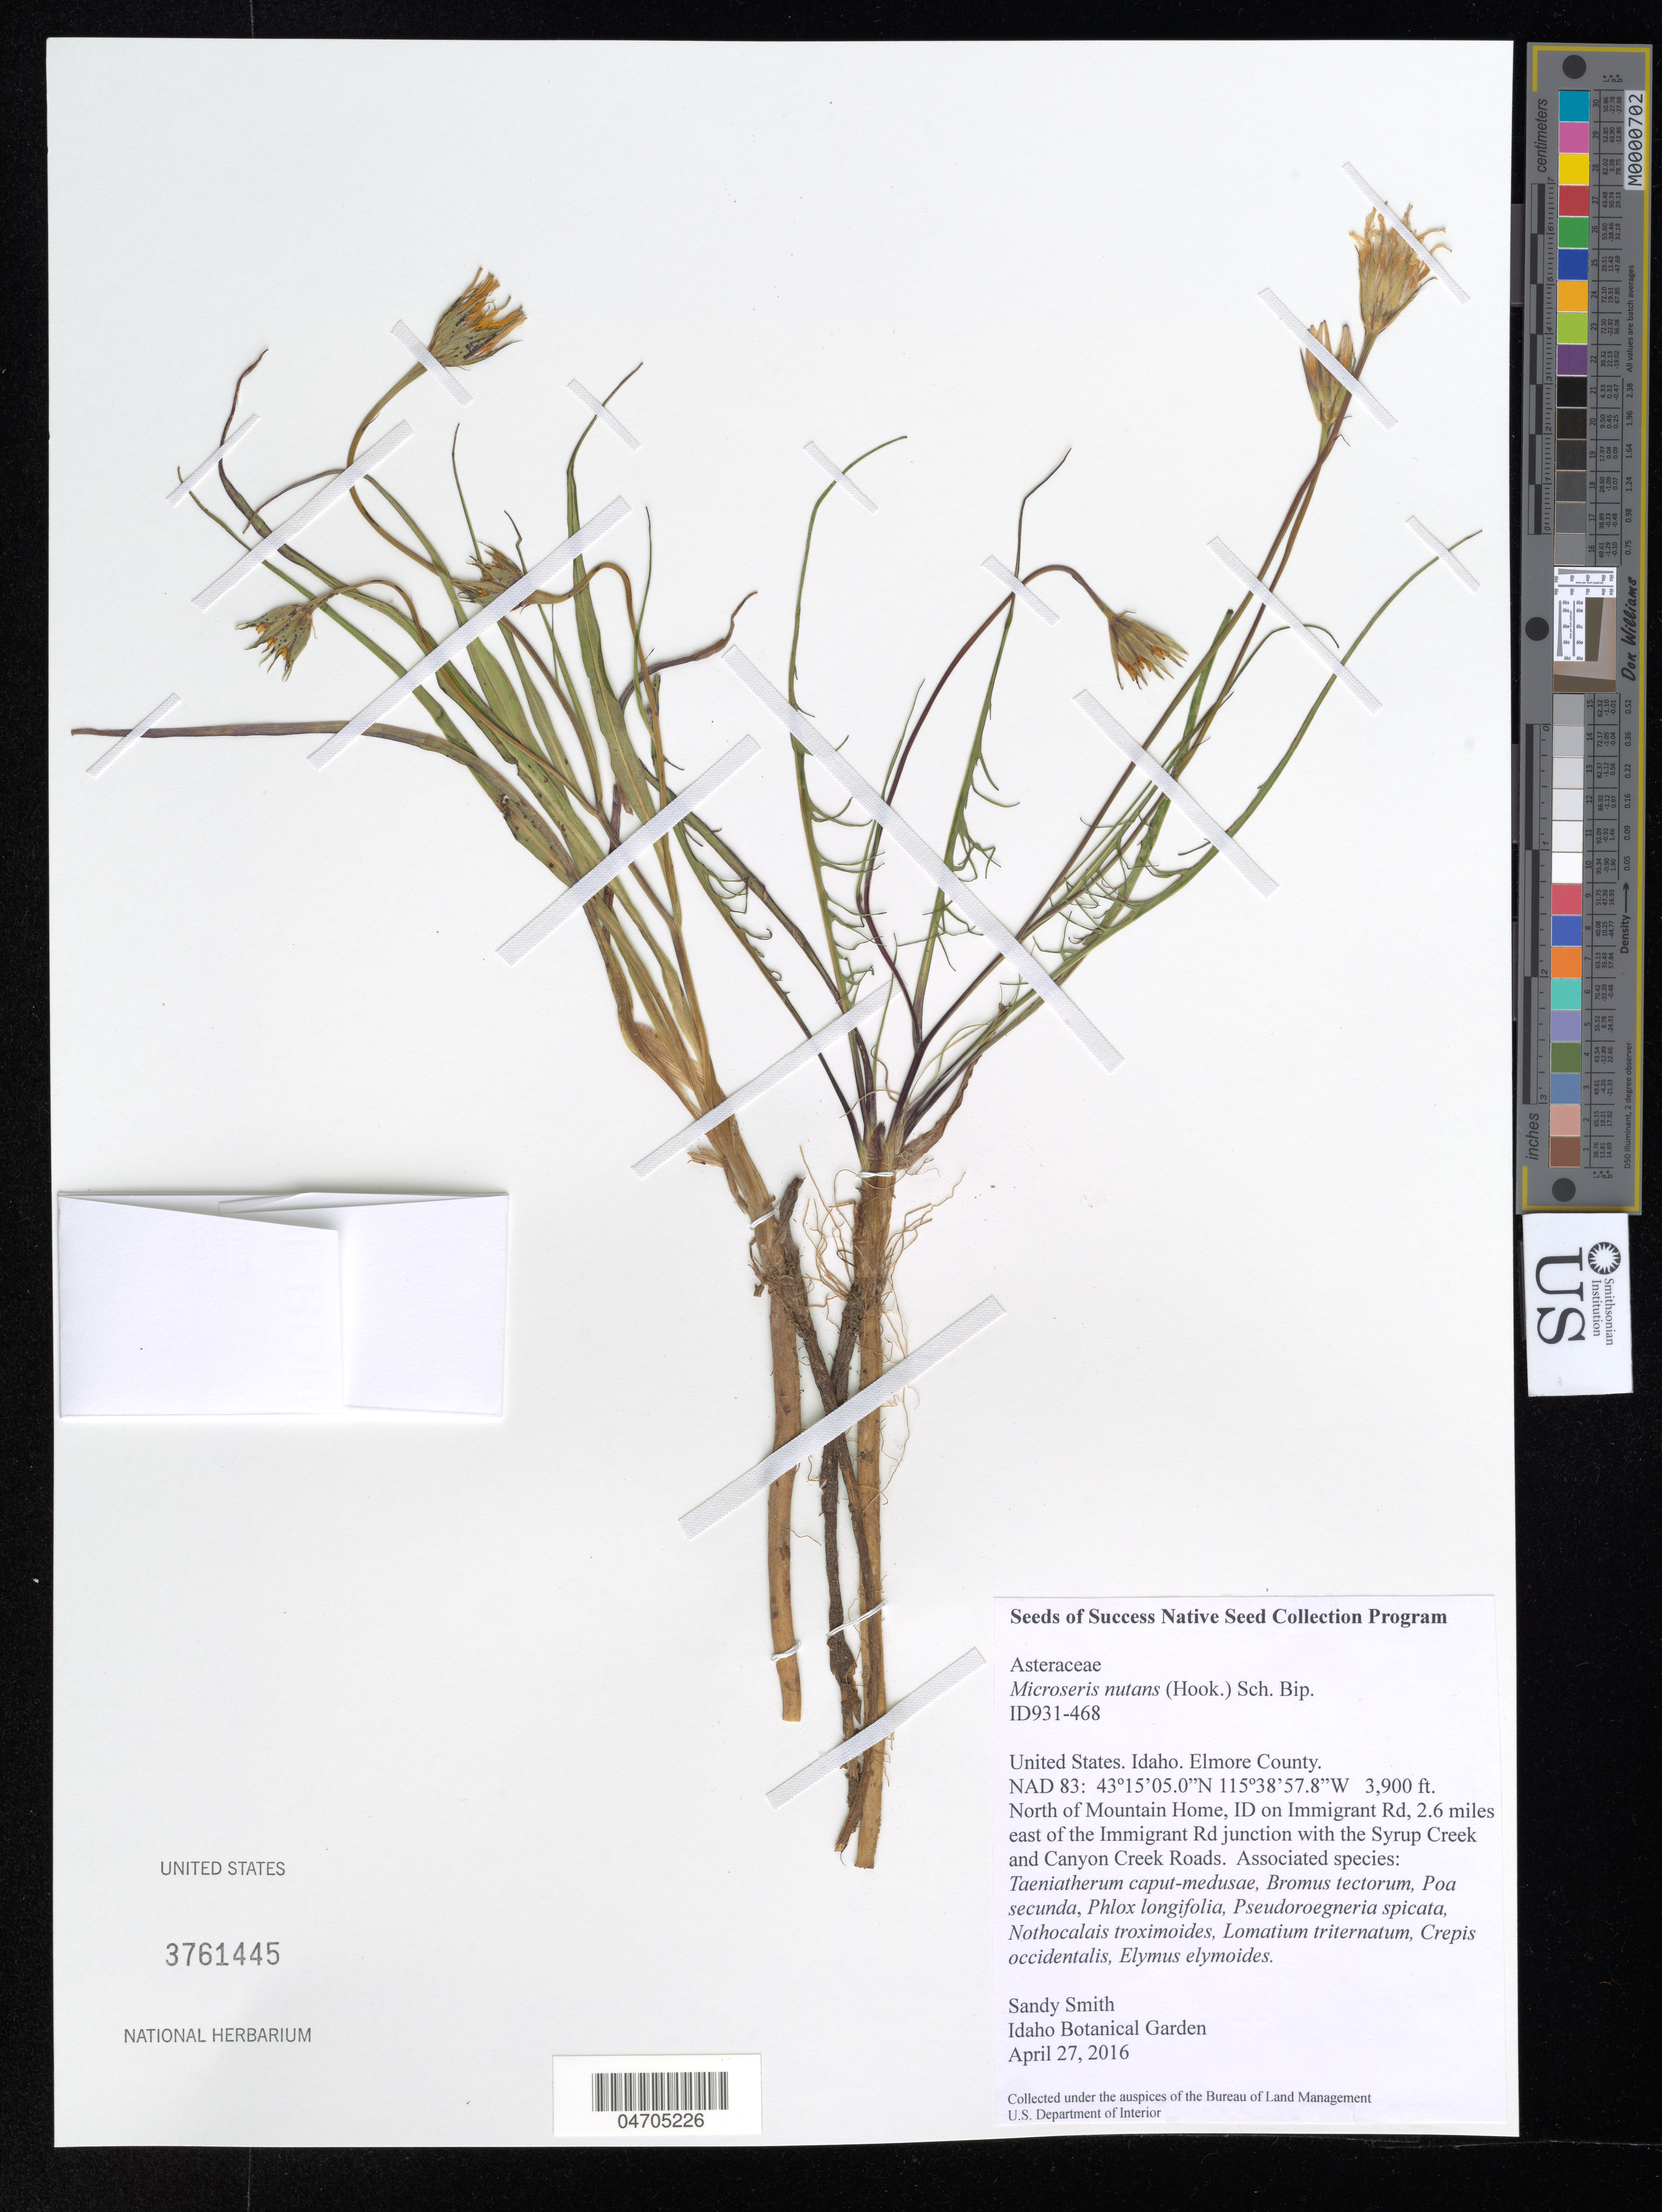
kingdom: Plantae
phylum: Tracheophyta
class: Magnoliopsida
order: Asterales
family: Asteraceae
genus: Microseris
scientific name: Microseris nutans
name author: (Hook.) Sch. Bip.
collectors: S. Smith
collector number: ID931-468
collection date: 2016-04-27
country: United States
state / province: Idaho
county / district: Elmore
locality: Elmore County. North of Mountain Home, ID on Immigrant Rd, 2.6 miles east of the Immigrant Rd junction with the Syrup Creek and Canyon Creek Roads.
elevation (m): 1189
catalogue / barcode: US 3761445